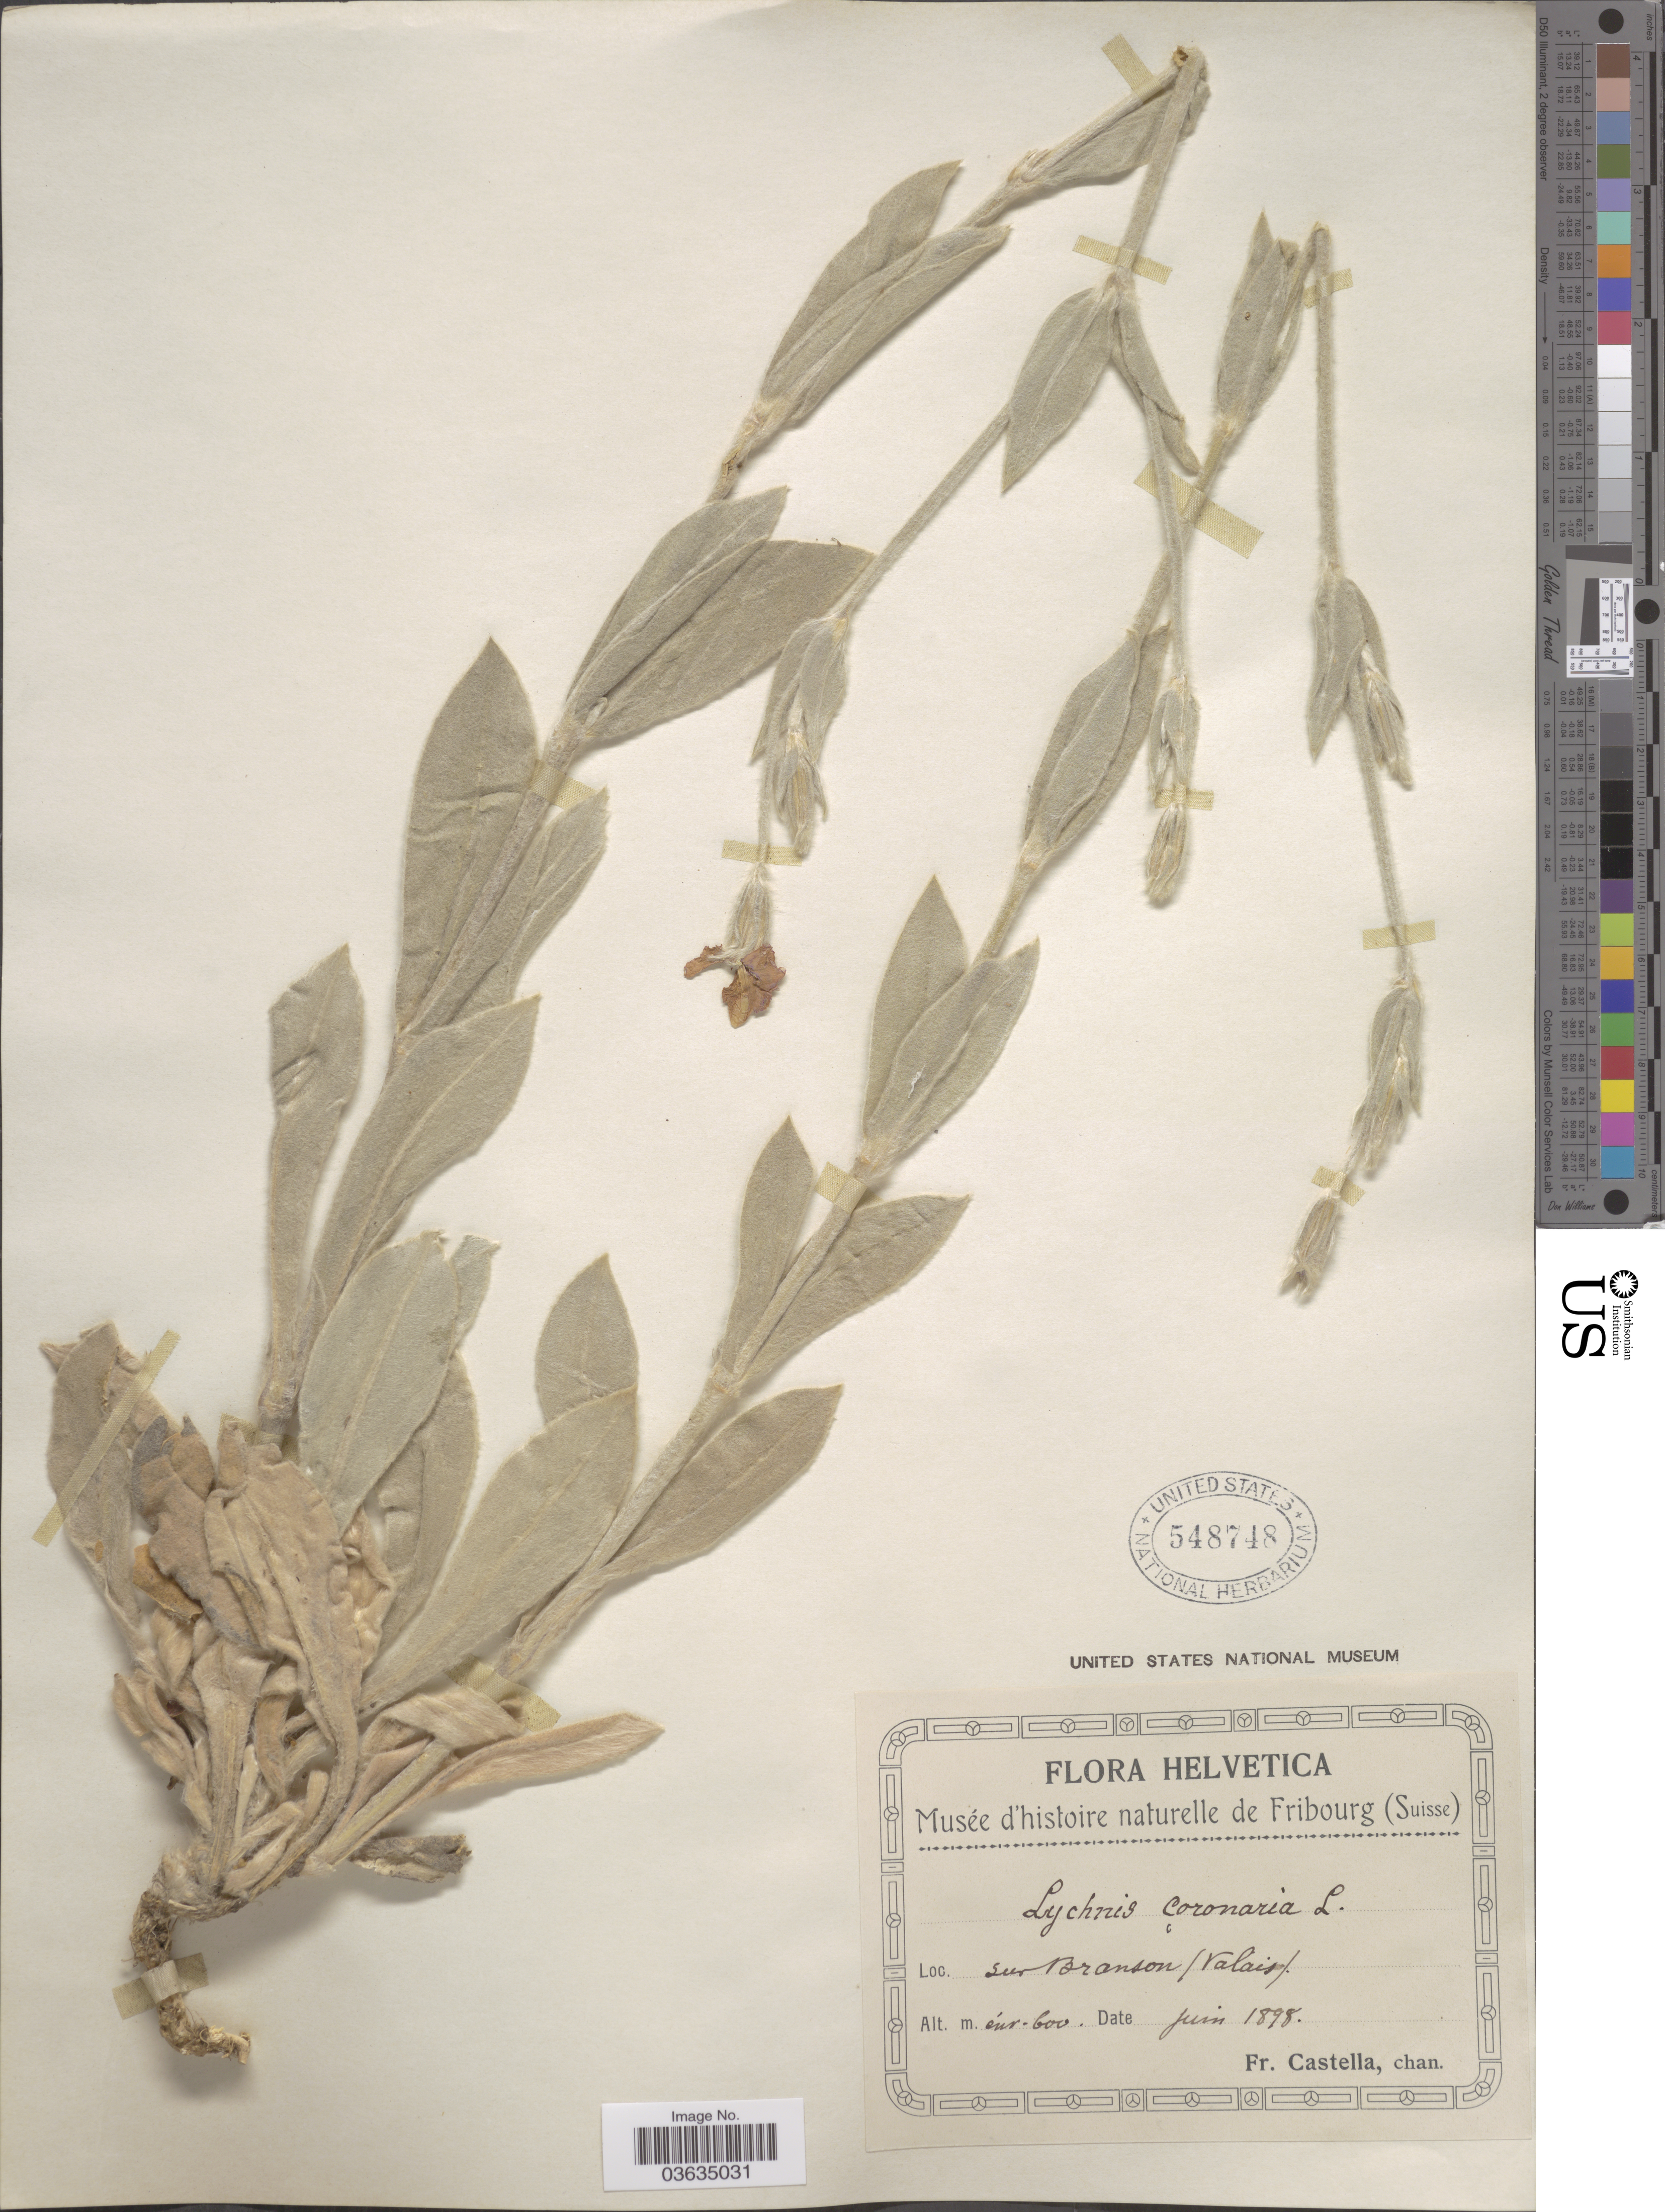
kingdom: Plantae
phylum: Tracheophyta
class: Magnoliopsida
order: Caryophyllales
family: Caryophyllaceae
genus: Silene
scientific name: Silene coronaria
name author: (L.) Clairv.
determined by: Strong, Mark T., (BOT), Smithsonian Institution - National Museum of Natural History (UNITED STATES)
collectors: Fr. Castella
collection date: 1898-06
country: Switzerland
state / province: Valais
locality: Helvetica. Sur Branson (Valais).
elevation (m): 600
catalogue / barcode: US 548748